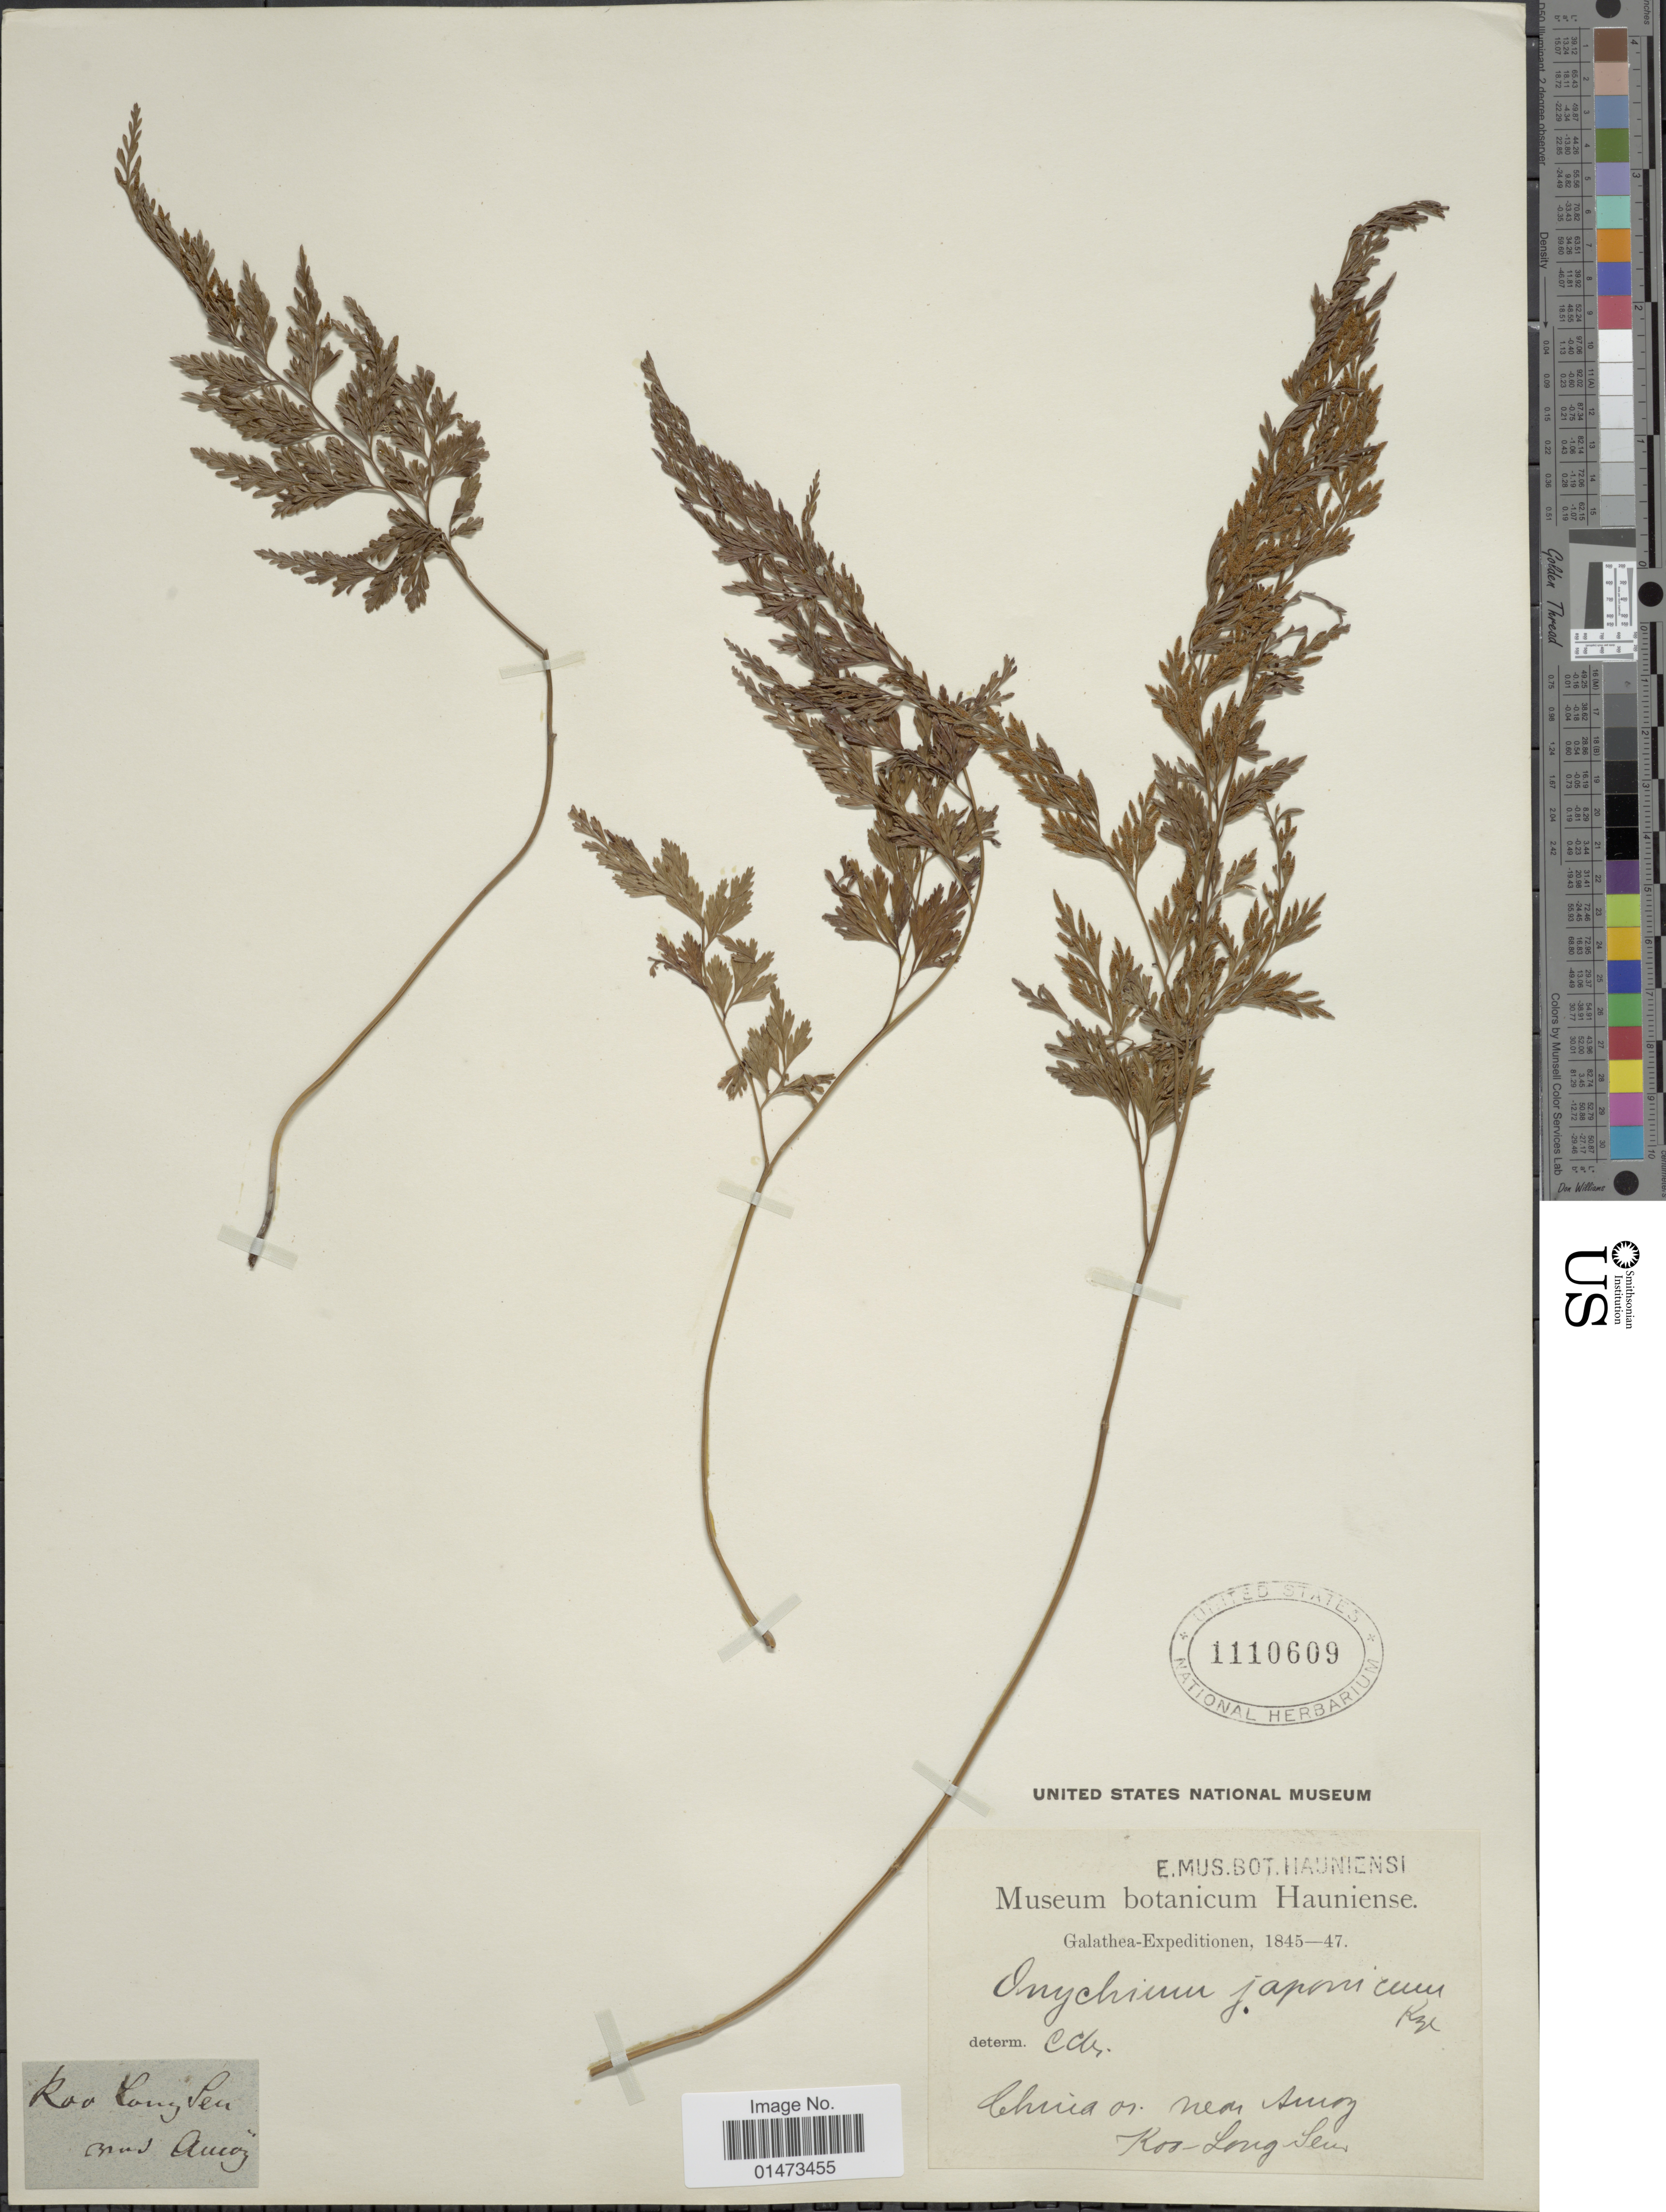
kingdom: Plantae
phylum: Tracheophyta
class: Polypodiopsida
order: Polypodiales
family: Pteridaceae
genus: Onychium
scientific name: Onychium japonicum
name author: (Thunb.) Kunze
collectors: Galathea Expedition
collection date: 1845/1847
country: China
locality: China or. [interpreted] near Amoy Koo-Long-Leu. [interpreted]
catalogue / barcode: US 1110609